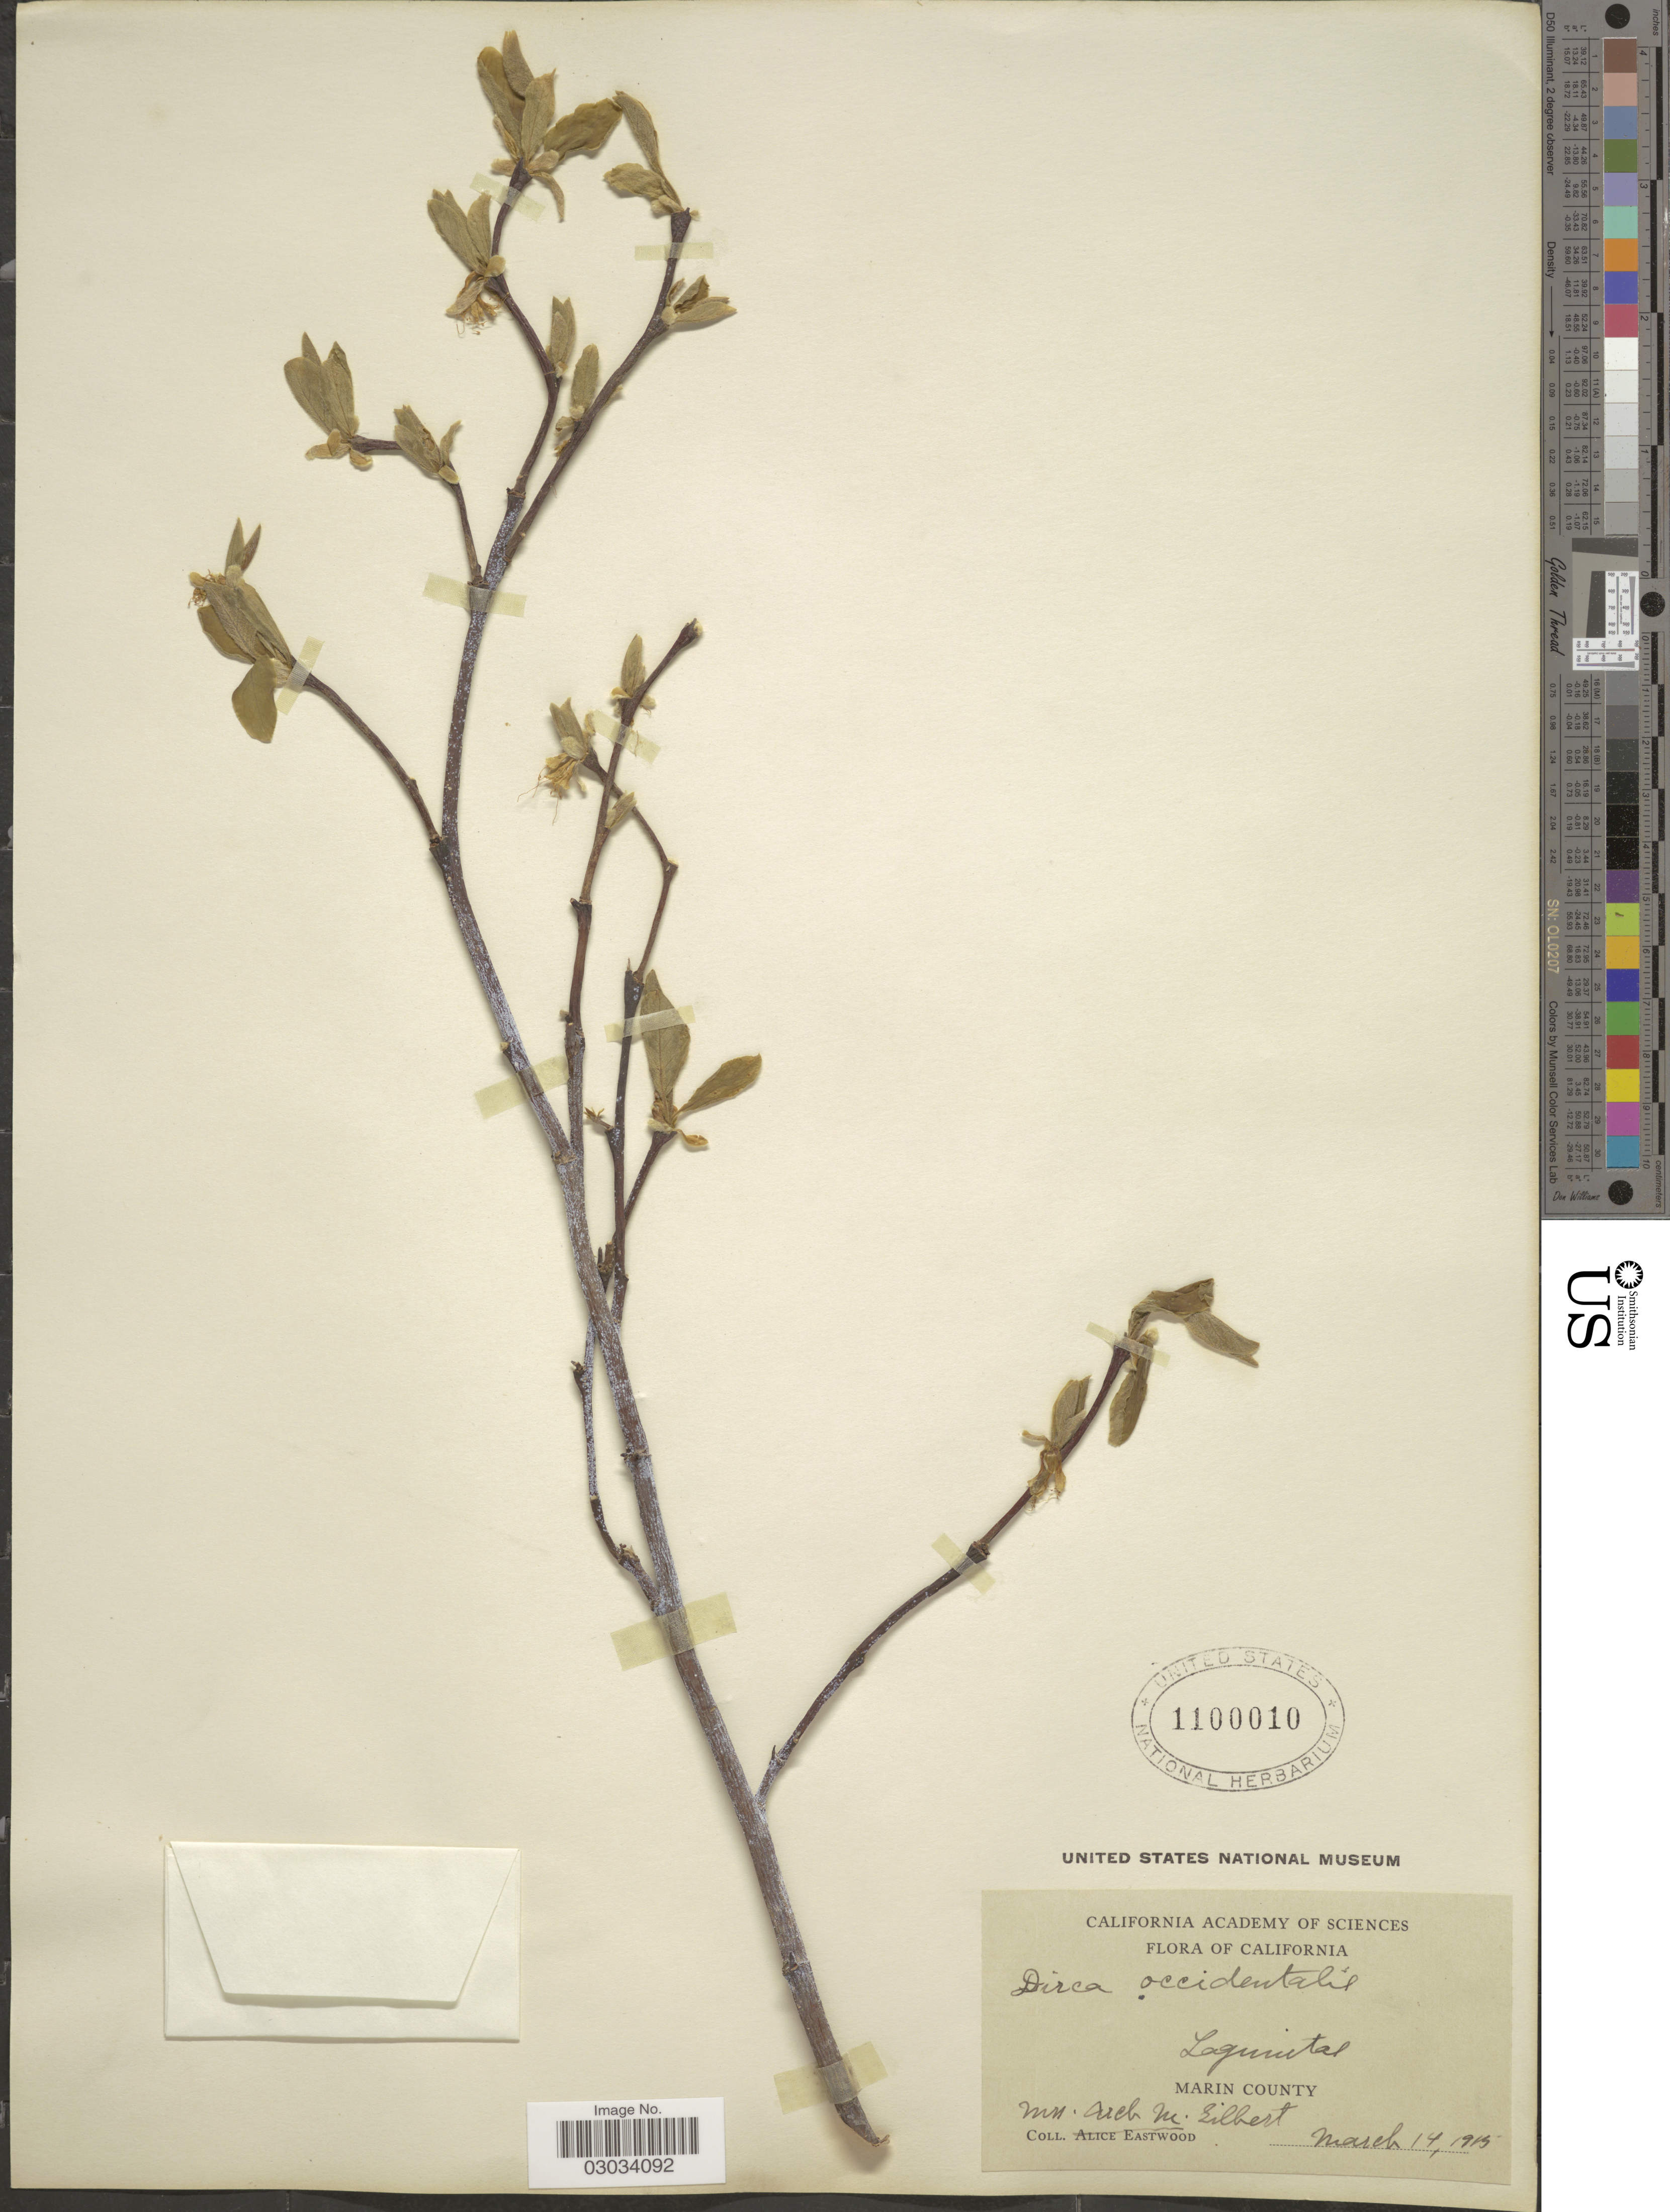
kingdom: Plantae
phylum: Tracheophyta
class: Magnoliopsida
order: Malvales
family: Thymelaeaceae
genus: Dirca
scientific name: Dirca occidentalis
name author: A. Gray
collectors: A. Gilbert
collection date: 1915-03-14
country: United States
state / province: California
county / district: Marin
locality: Lagunitas. Marin County.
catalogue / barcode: US 1100010